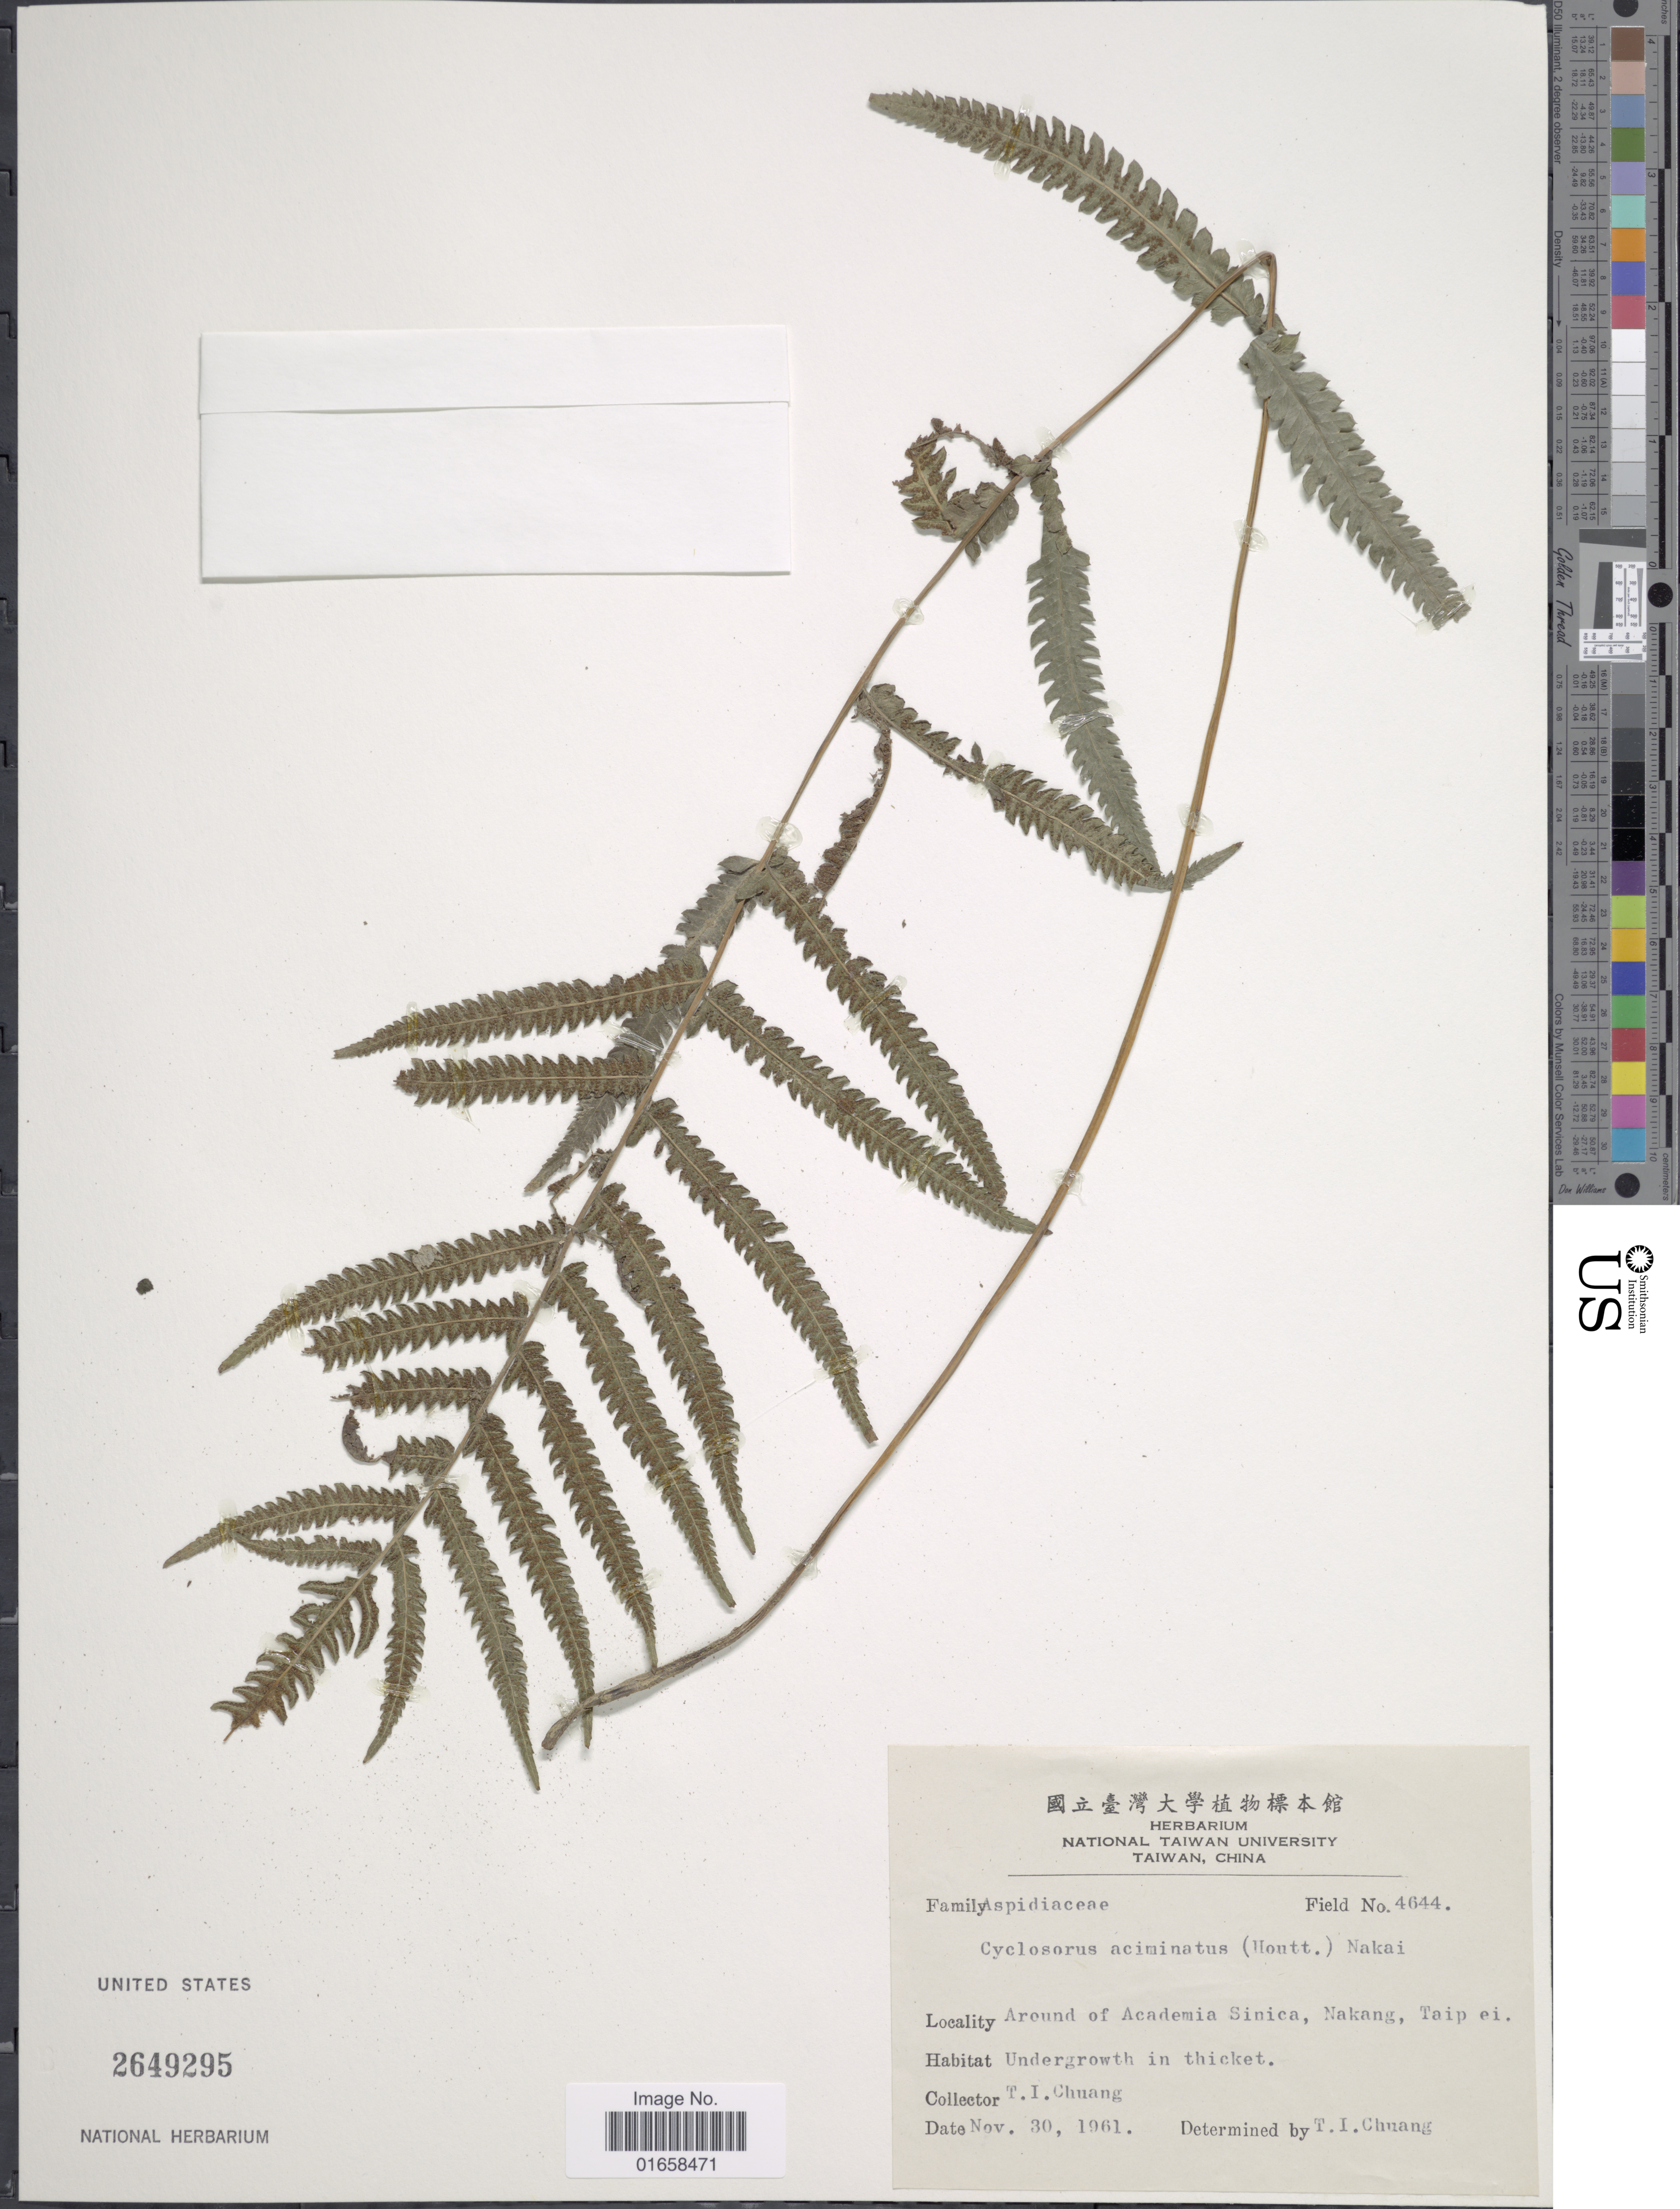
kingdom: Plantae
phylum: Tracheophyta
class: Polypodiopsida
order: Polypodiales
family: Thelypteridaceae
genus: Christella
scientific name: Christella acuminata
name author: (Houtt.) H. Lév.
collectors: T. Chuang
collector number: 4644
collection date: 1961-11-30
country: Taiwan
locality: Around of Academia Sinica, Nakang, Taipei.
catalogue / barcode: US 2649295